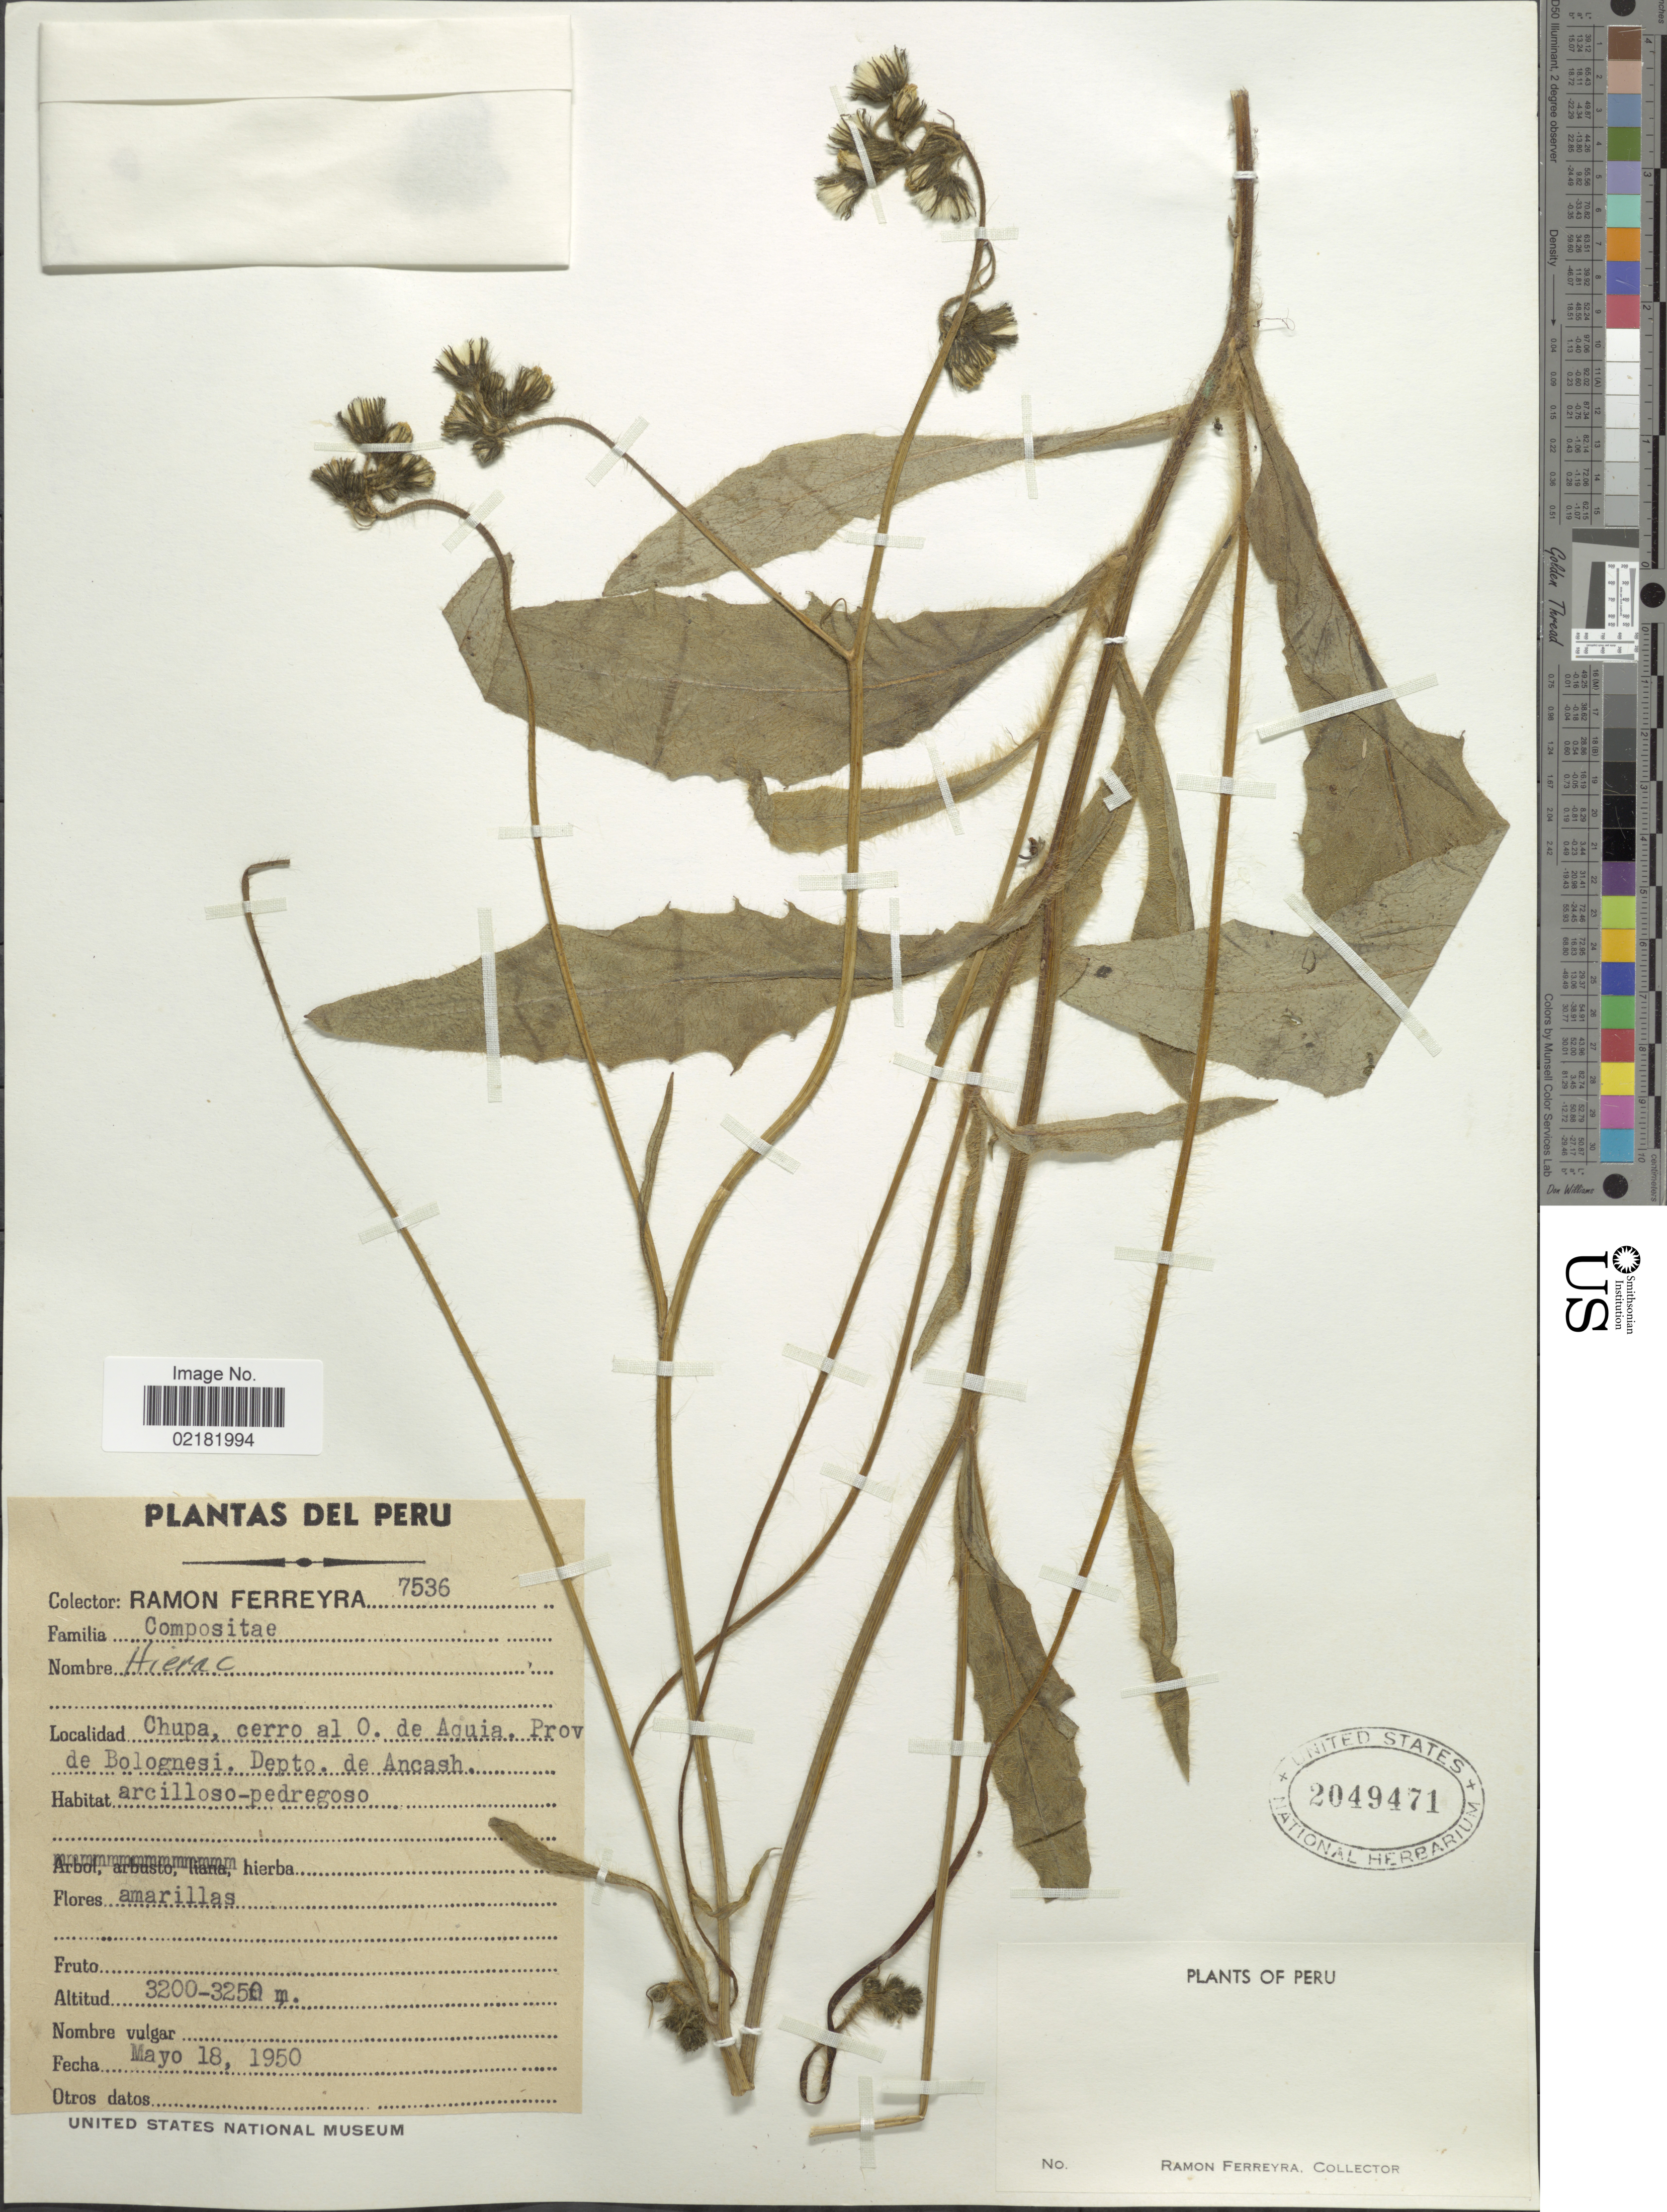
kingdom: Plantae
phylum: Tracheophyta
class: Magnoliopsida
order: Asterales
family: Asteraceae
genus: Hieracium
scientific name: Hieracium repandulare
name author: Druce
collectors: R. A. Ferreyra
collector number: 7536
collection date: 1950-05-18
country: Peru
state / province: Ancash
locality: Chupa, cerro al O. de Aquia, Prov. de Bolognesi.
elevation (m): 3200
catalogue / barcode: US 2049471